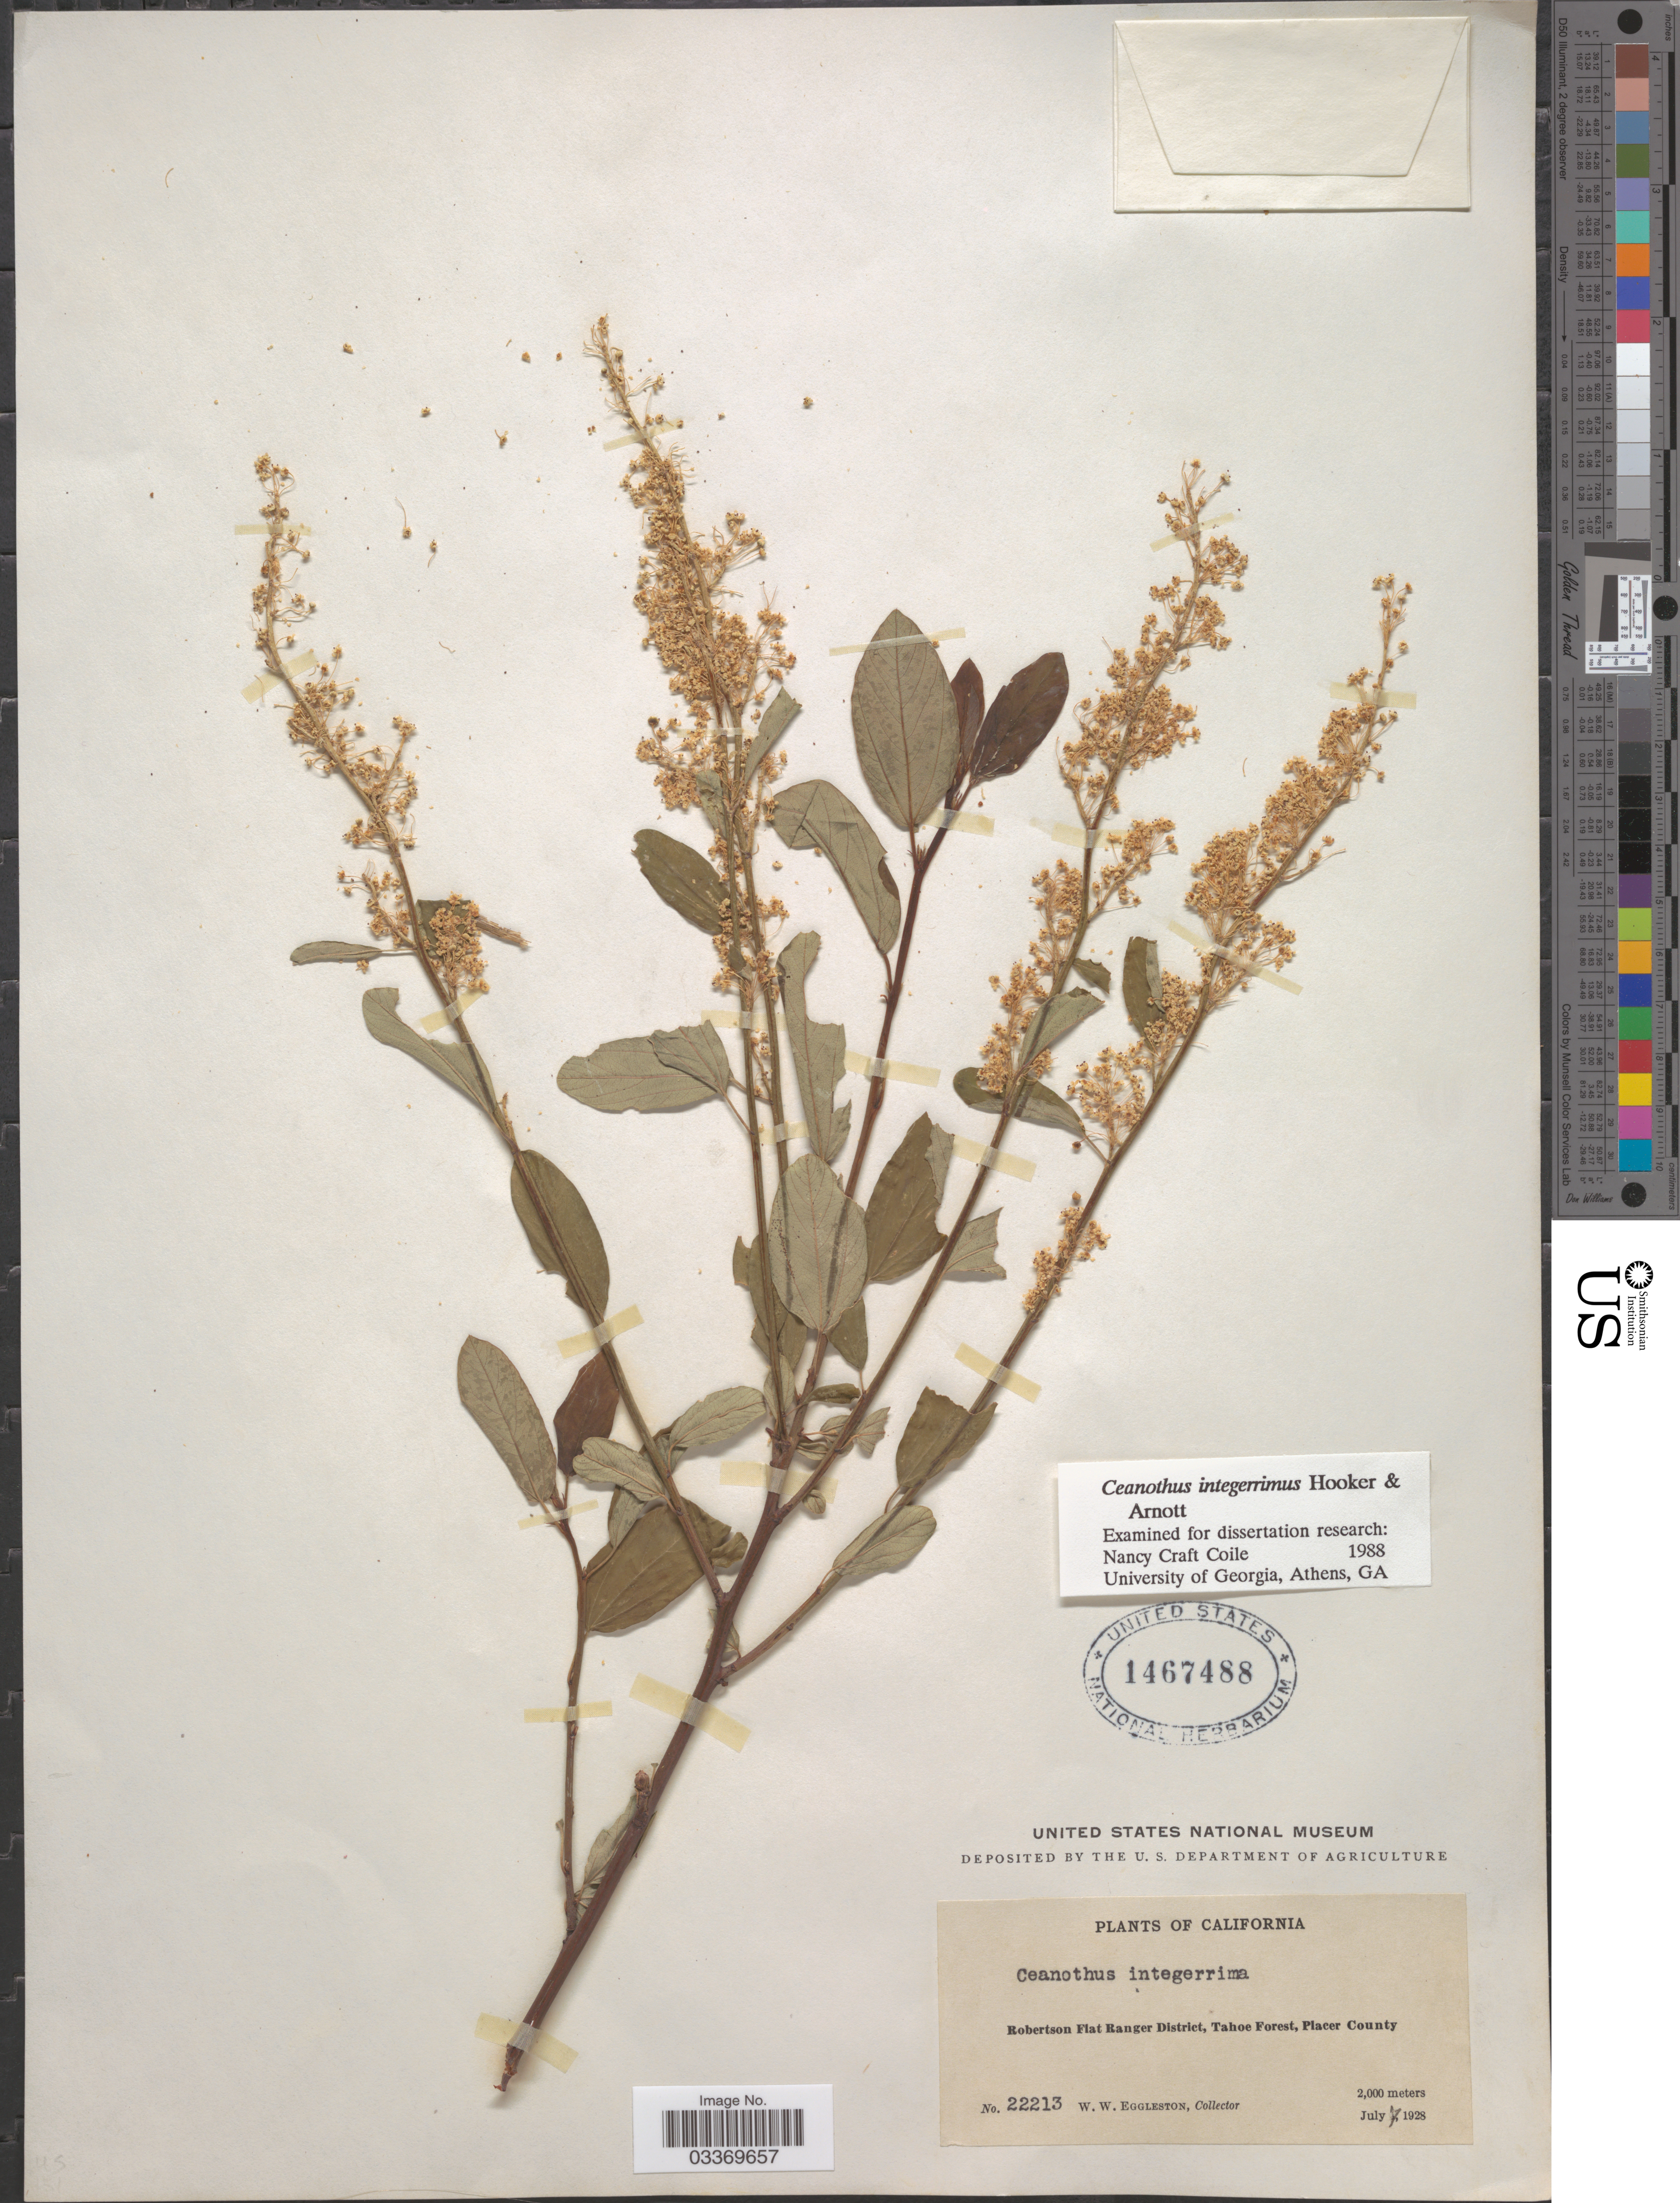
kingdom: Plantae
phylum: Tracheophyta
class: Magnoliopsida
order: Rosales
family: Rhamnaceae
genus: Ceanothus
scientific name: Ceanothus integerrimus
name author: Hook. & Arn.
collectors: W. W. Eggleston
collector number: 22213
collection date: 1928-07-07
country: United States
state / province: California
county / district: Placer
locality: Robertson Flat Ranger District, Tahoe Forest, Placer County.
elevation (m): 2000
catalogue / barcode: US 1467488